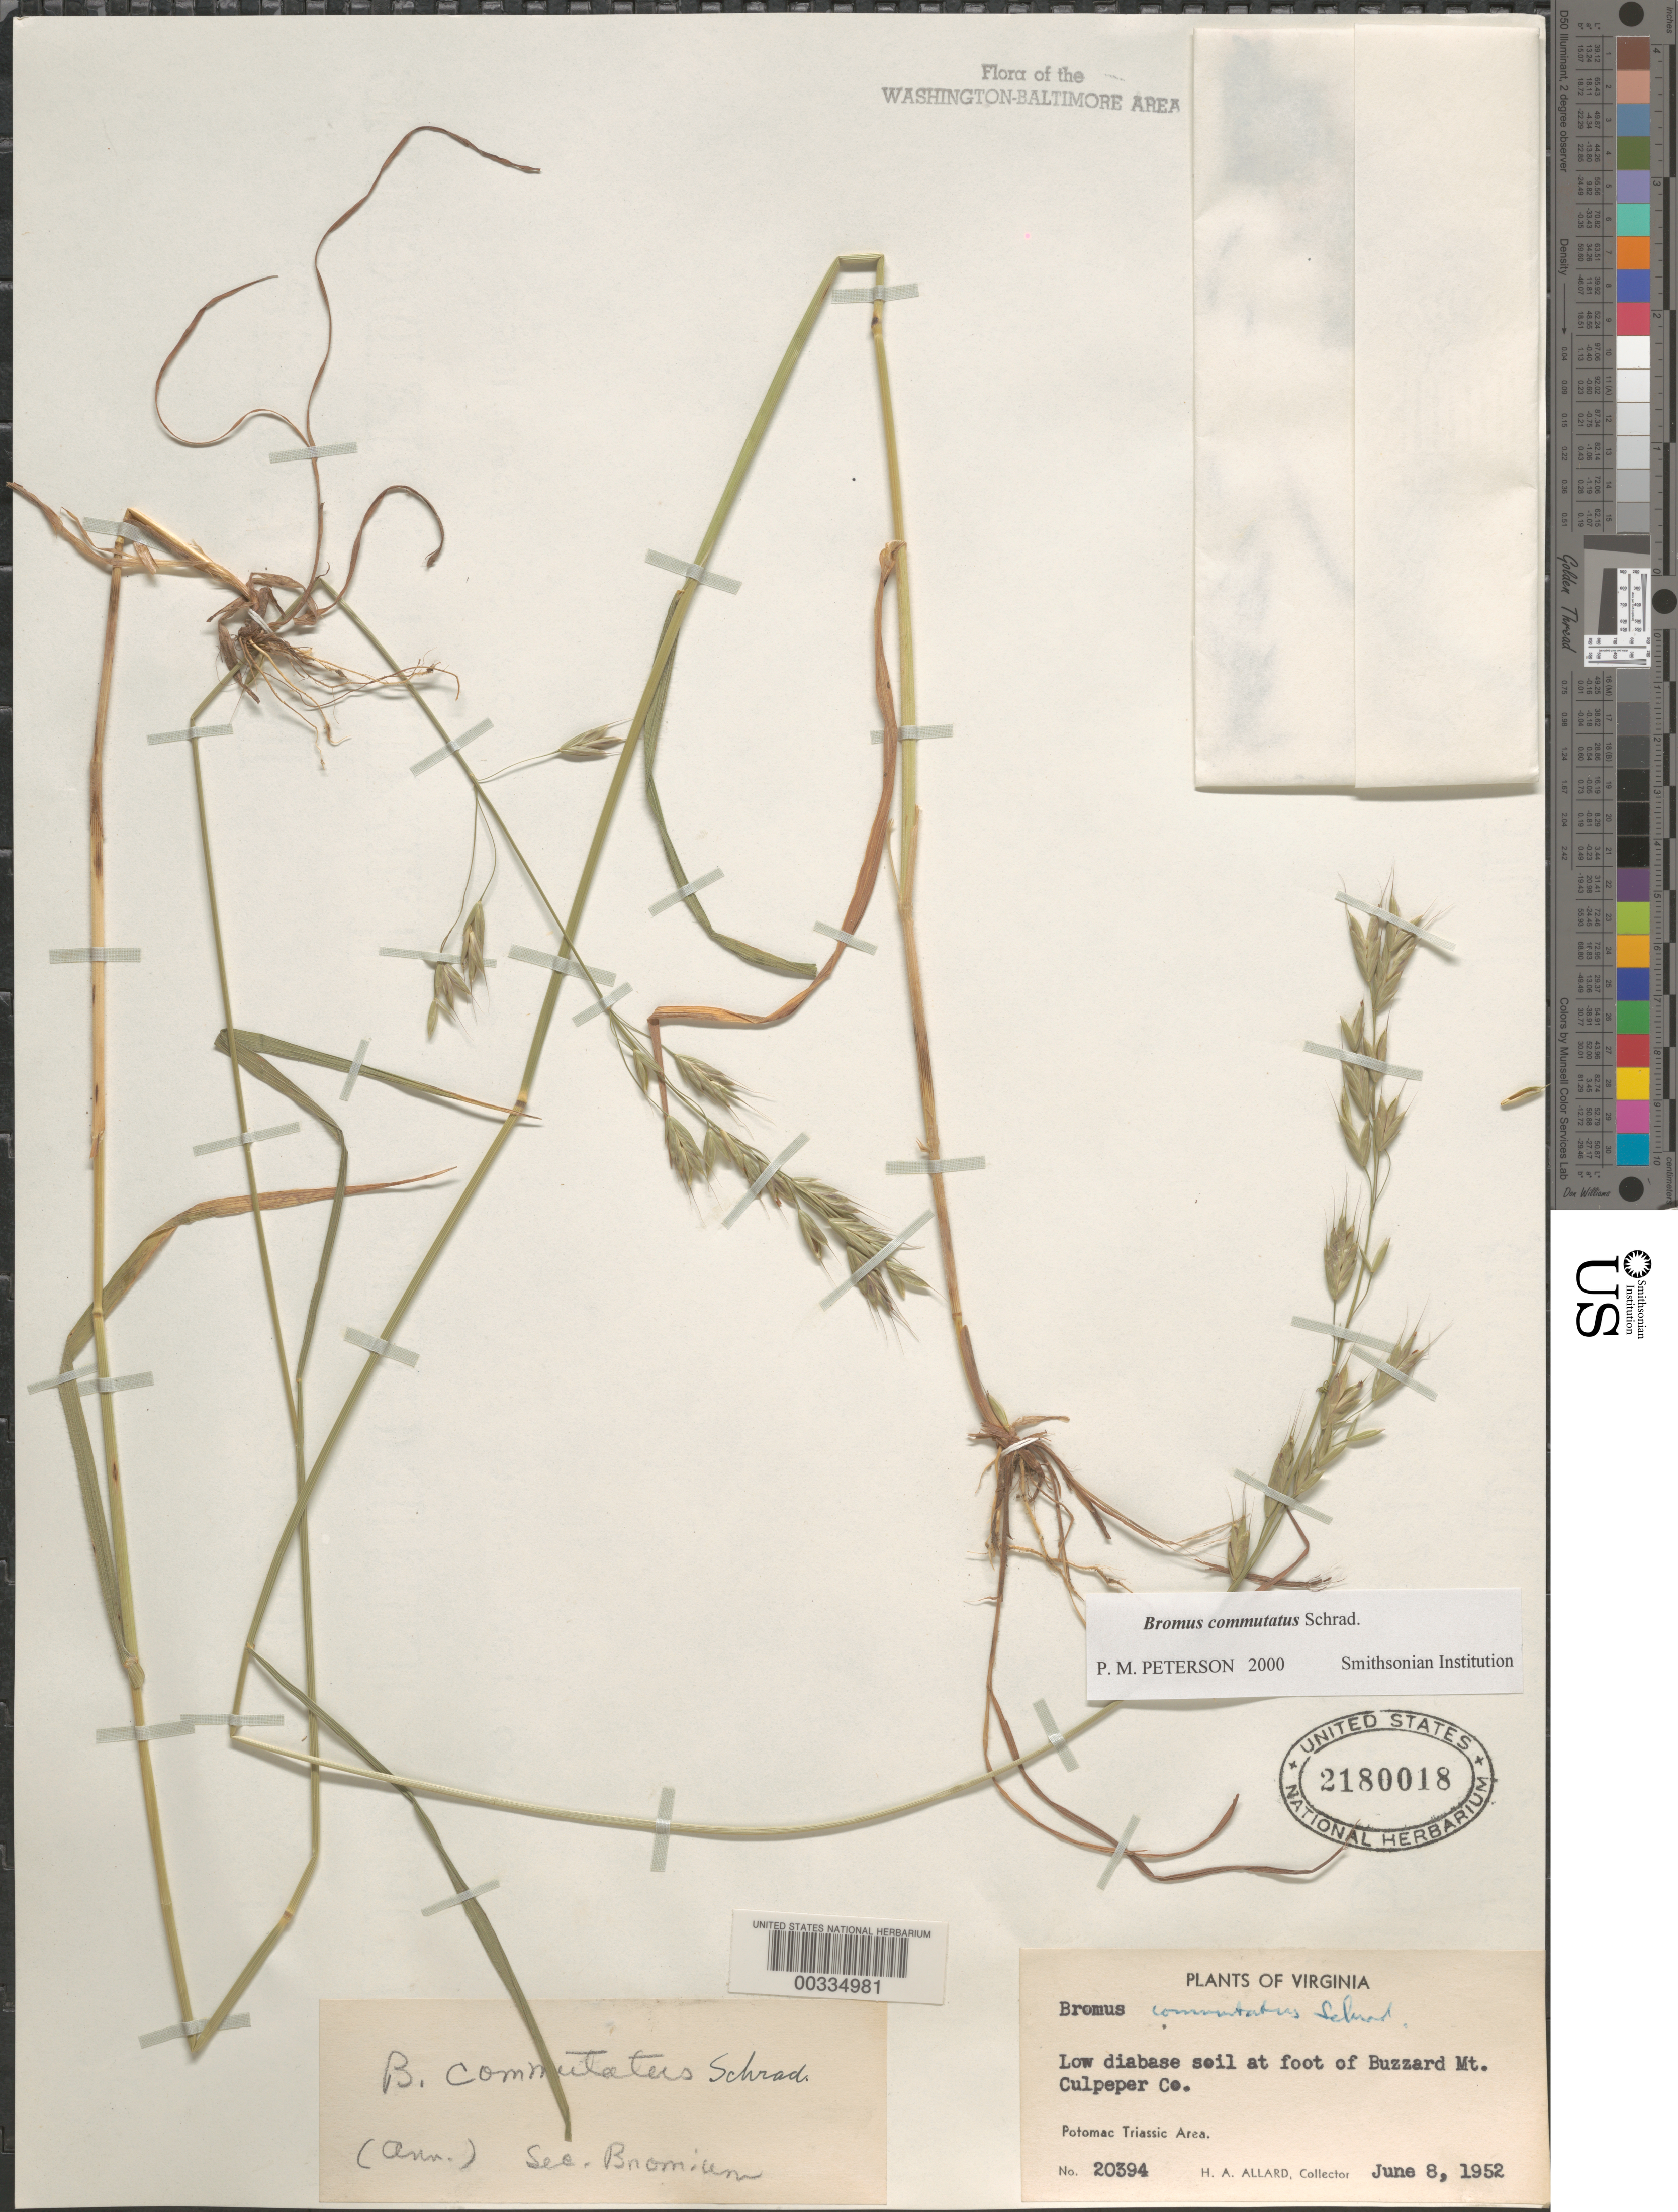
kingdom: Plantae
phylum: Tracheophyta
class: Liliopsida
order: Poales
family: Poaceae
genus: Bromus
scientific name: Bromus commutatus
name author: Schrad.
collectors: H. A. Allard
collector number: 20394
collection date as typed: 08 Jun 1952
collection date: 1952-06-08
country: United States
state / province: Virginia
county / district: Culpeper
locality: Buzzard Mountain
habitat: Low diabase soil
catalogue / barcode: US 2180018